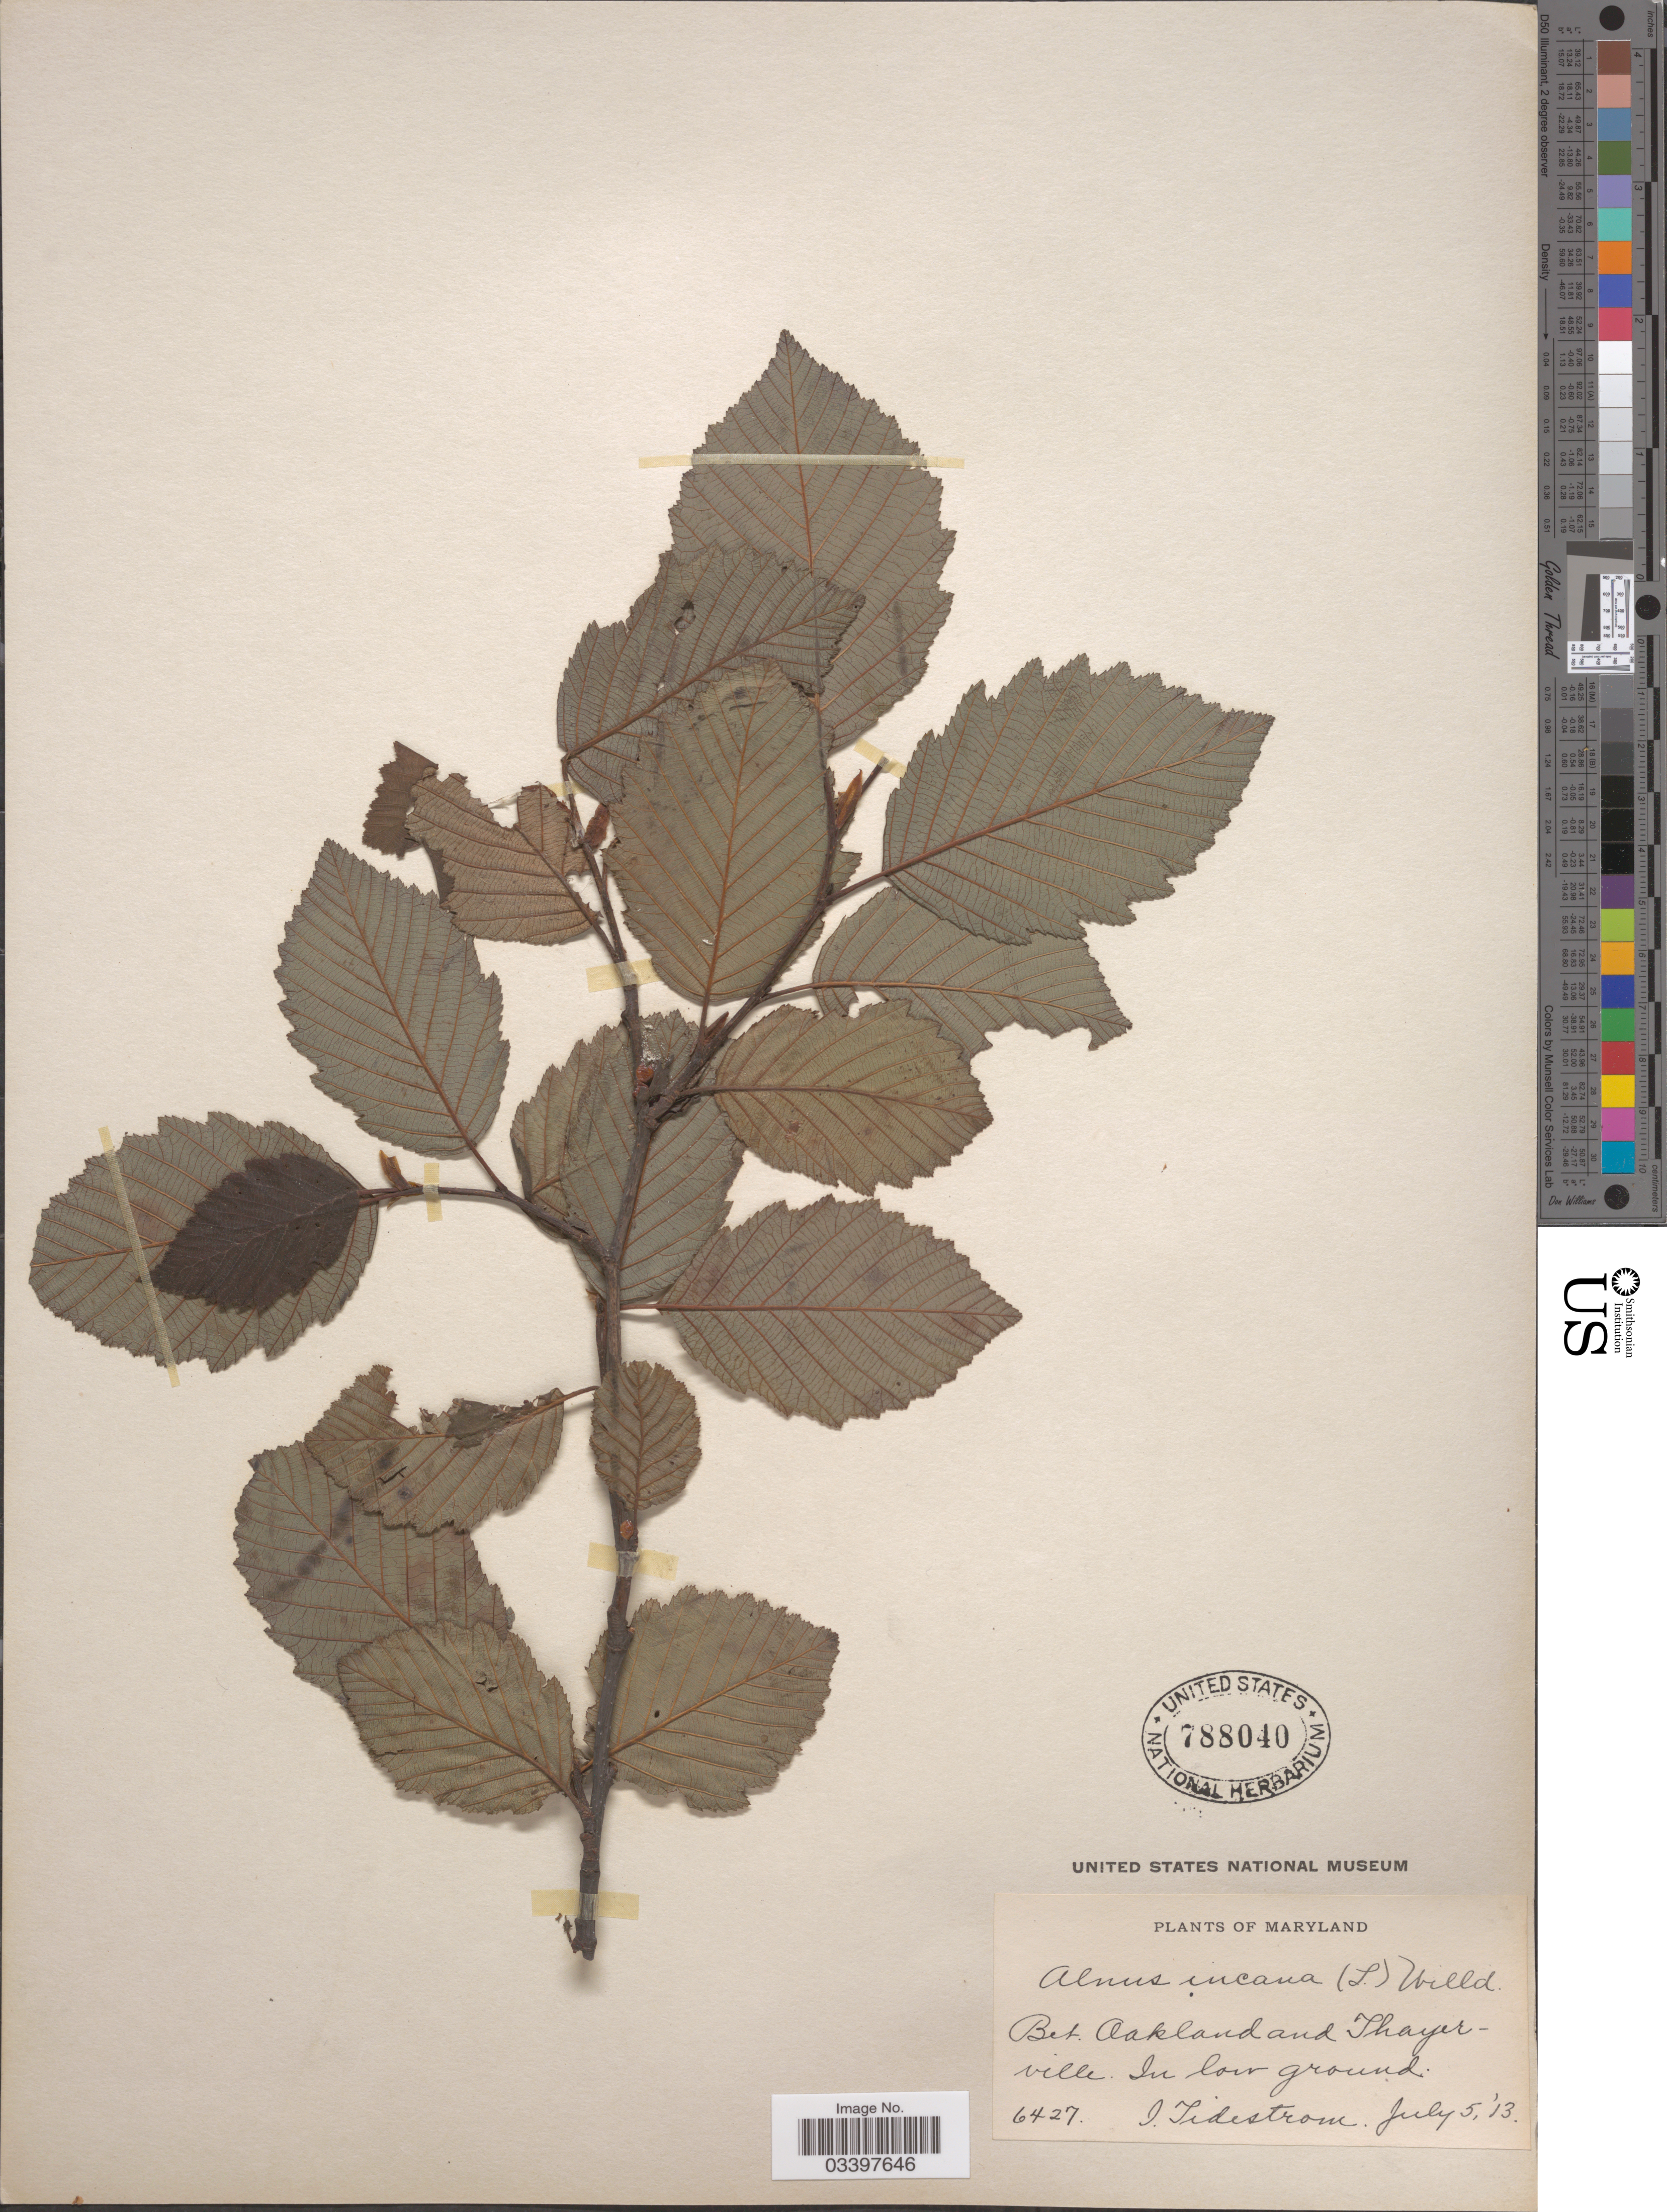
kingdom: Plantae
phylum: Tracheophyta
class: Magnoliopsida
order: Fagales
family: Betulaceae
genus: Alnus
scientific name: Alnus incana subsp. rugosa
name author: (Du Roi) R.T. Clausen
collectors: I. F. Tidestrom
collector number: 6427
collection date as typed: Transcribed d/m/y: 5/7/13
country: United States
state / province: Maryland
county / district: Garrett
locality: Bet. Oakland and Thayerville.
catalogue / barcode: US 788040